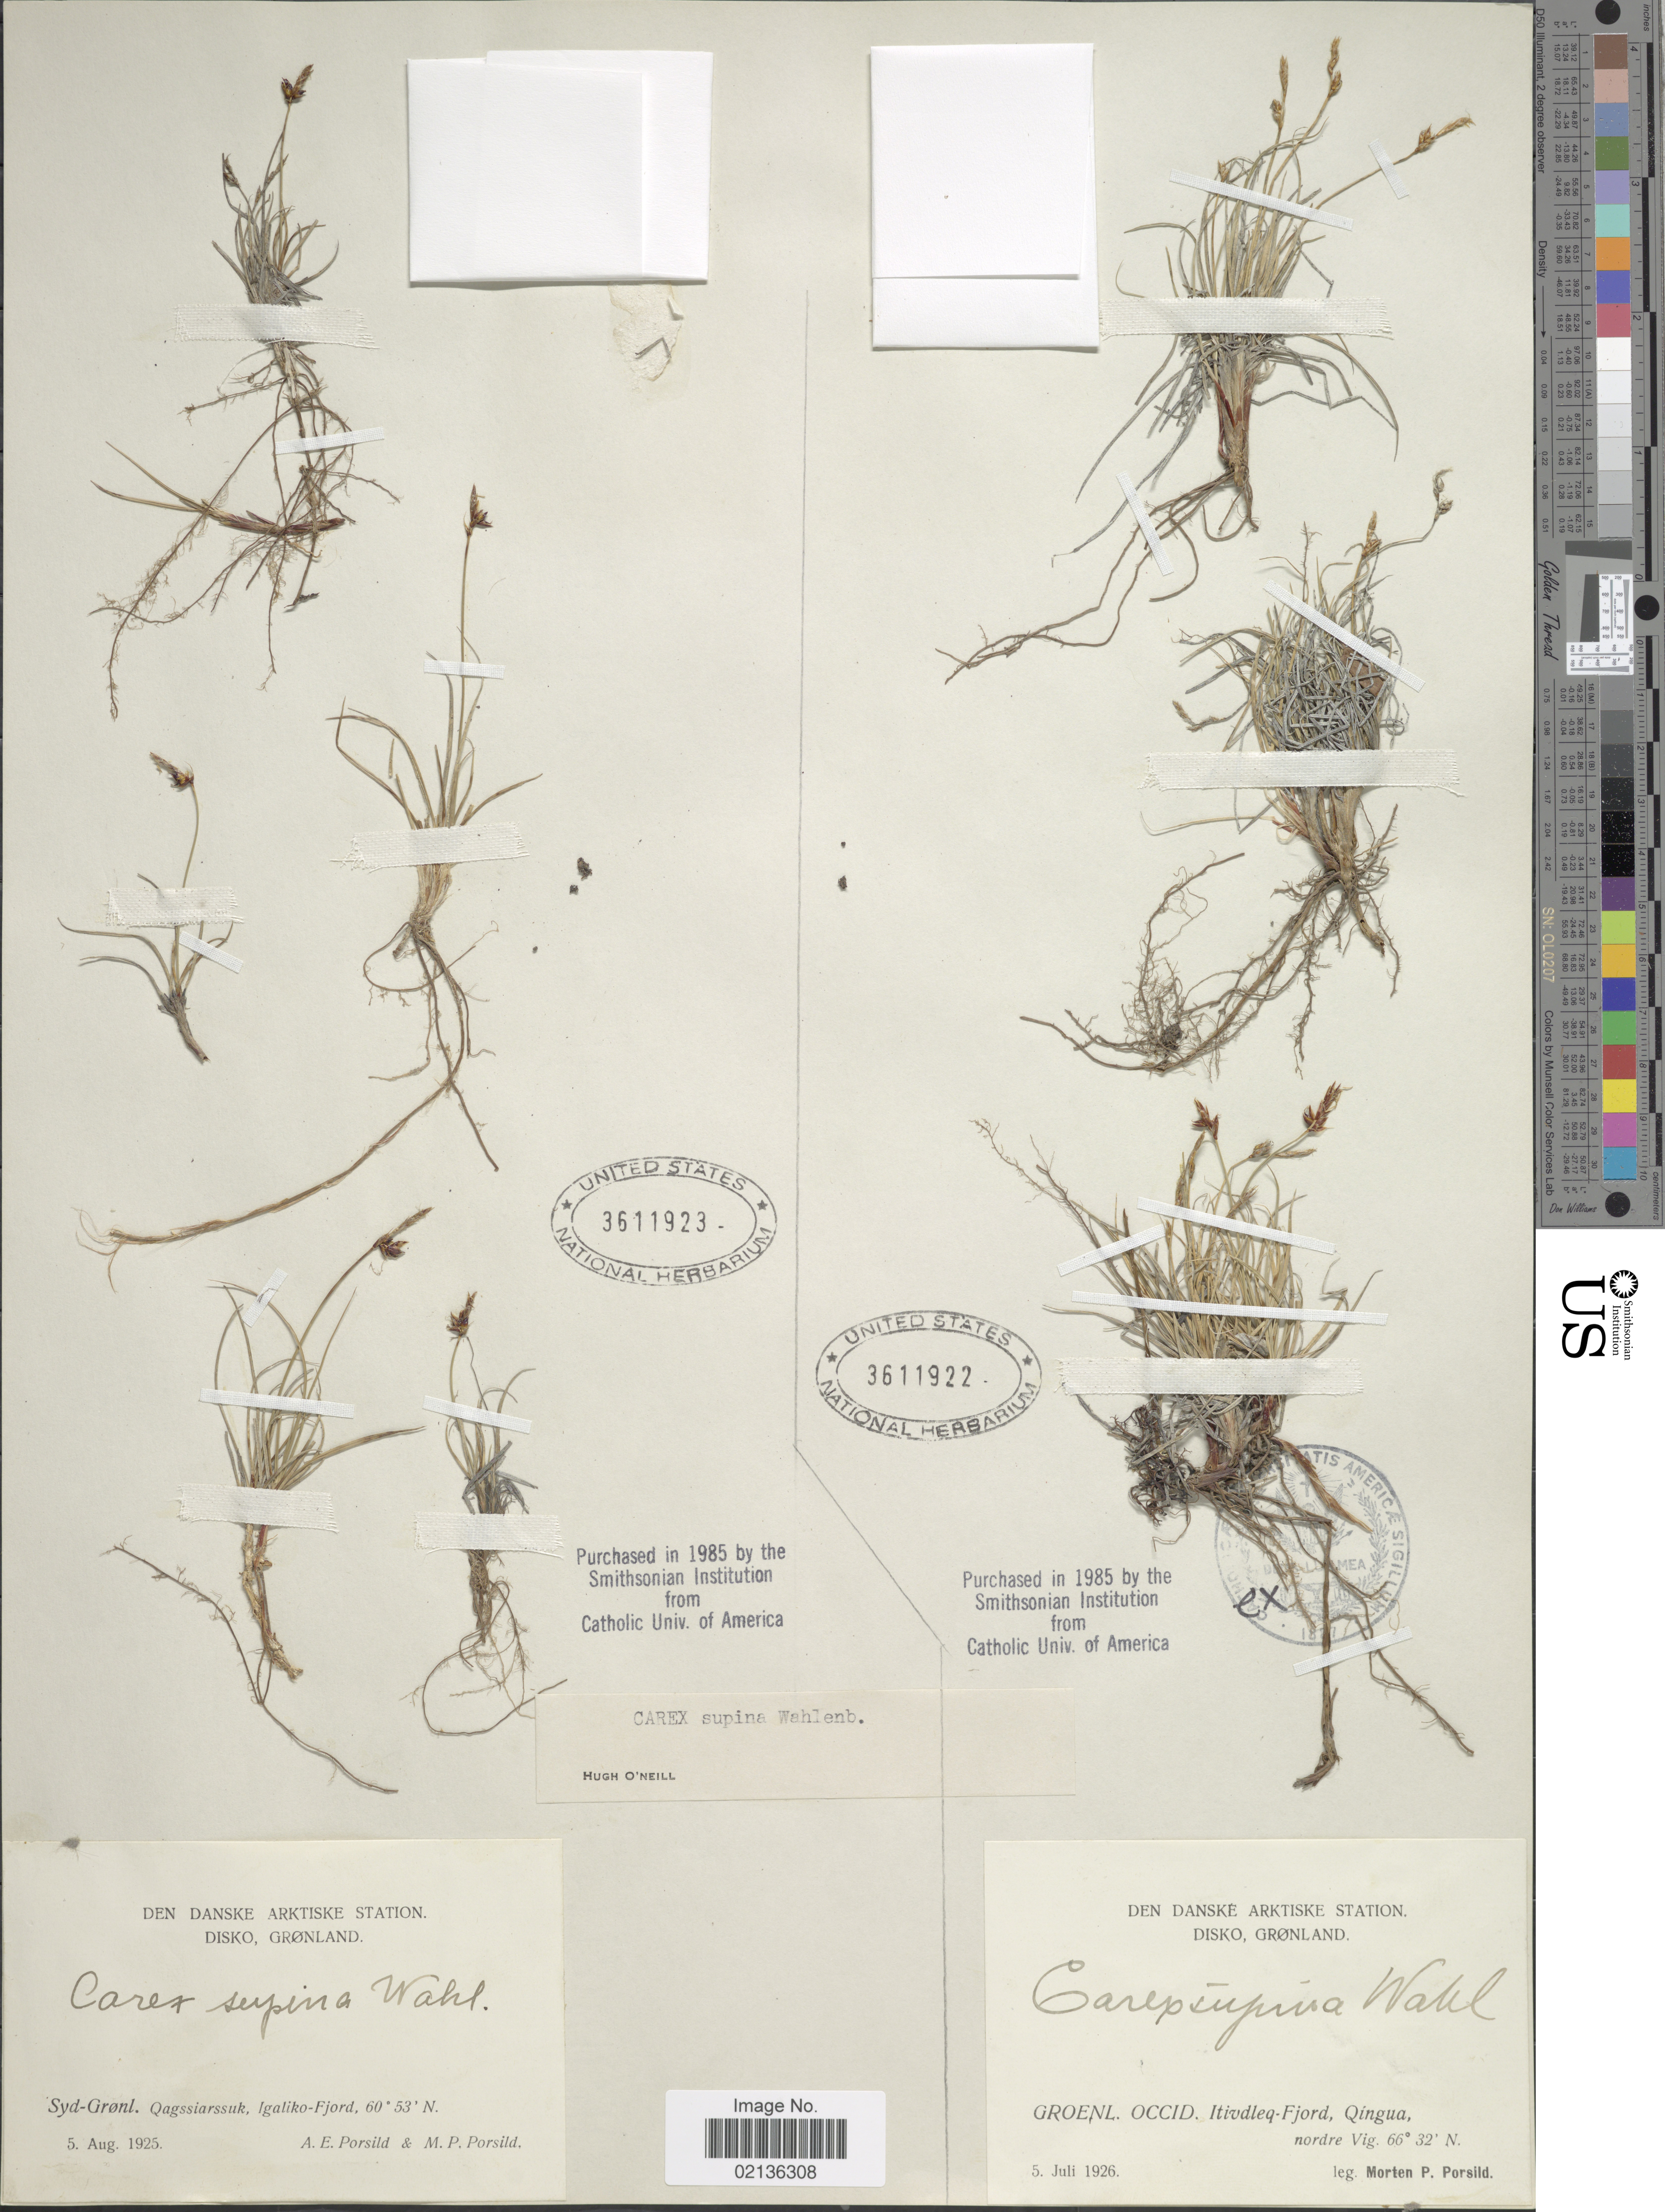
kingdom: Plantae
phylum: Tracheophyta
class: Liliopsida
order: Poales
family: Cyperaceae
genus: Carex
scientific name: Carex supina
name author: Willd. ex Wahlenb.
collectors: M. P. Porsild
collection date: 1926-07-05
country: Greenland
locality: Den Danske Arktiske Station, Disko, Grønland, Groenl. Occid., Itivdleq-Fjord, Qingua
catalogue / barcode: US 3611922-2